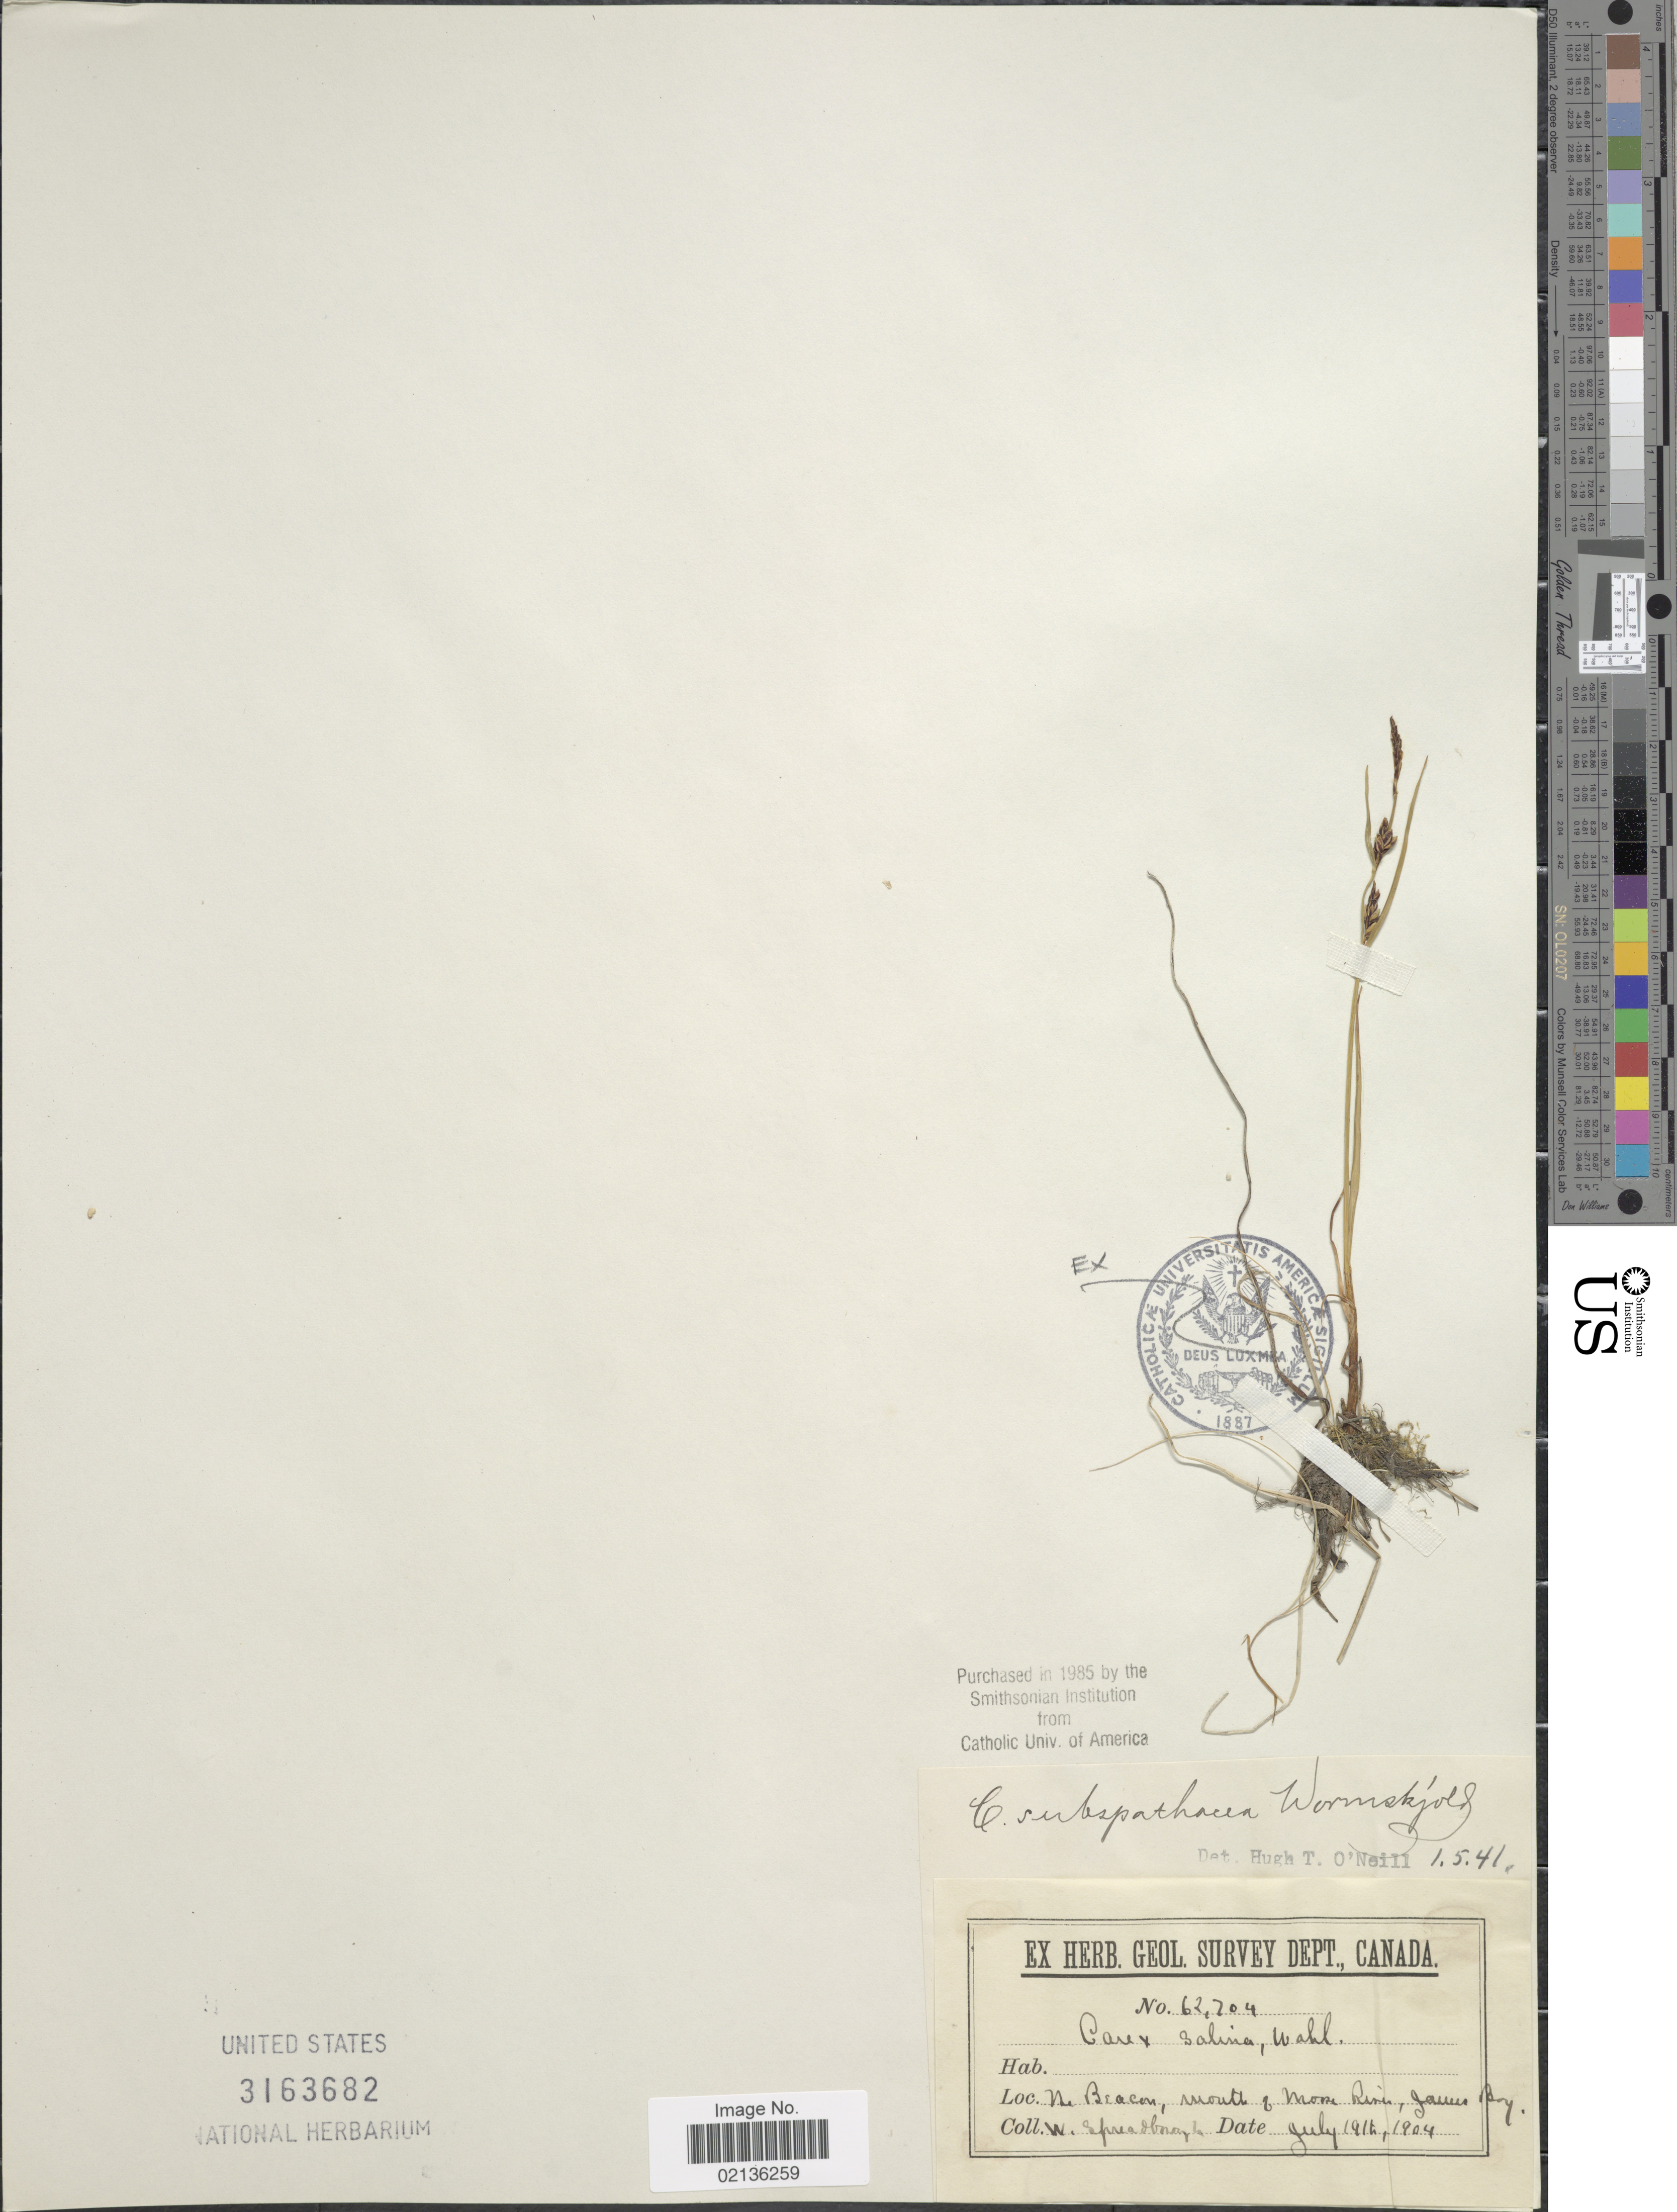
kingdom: Plantae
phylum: Tracheophyta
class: Liliopsida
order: Poales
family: Cyperaceae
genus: Carex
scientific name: Carex subspathacea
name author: Wormsk. ex Hornem.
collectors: W. Spreadborough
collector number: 62704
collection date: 1904-07-19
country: Canada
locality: N. Beacon, mouth of Moore River, James Bay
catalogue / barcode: US 3163682